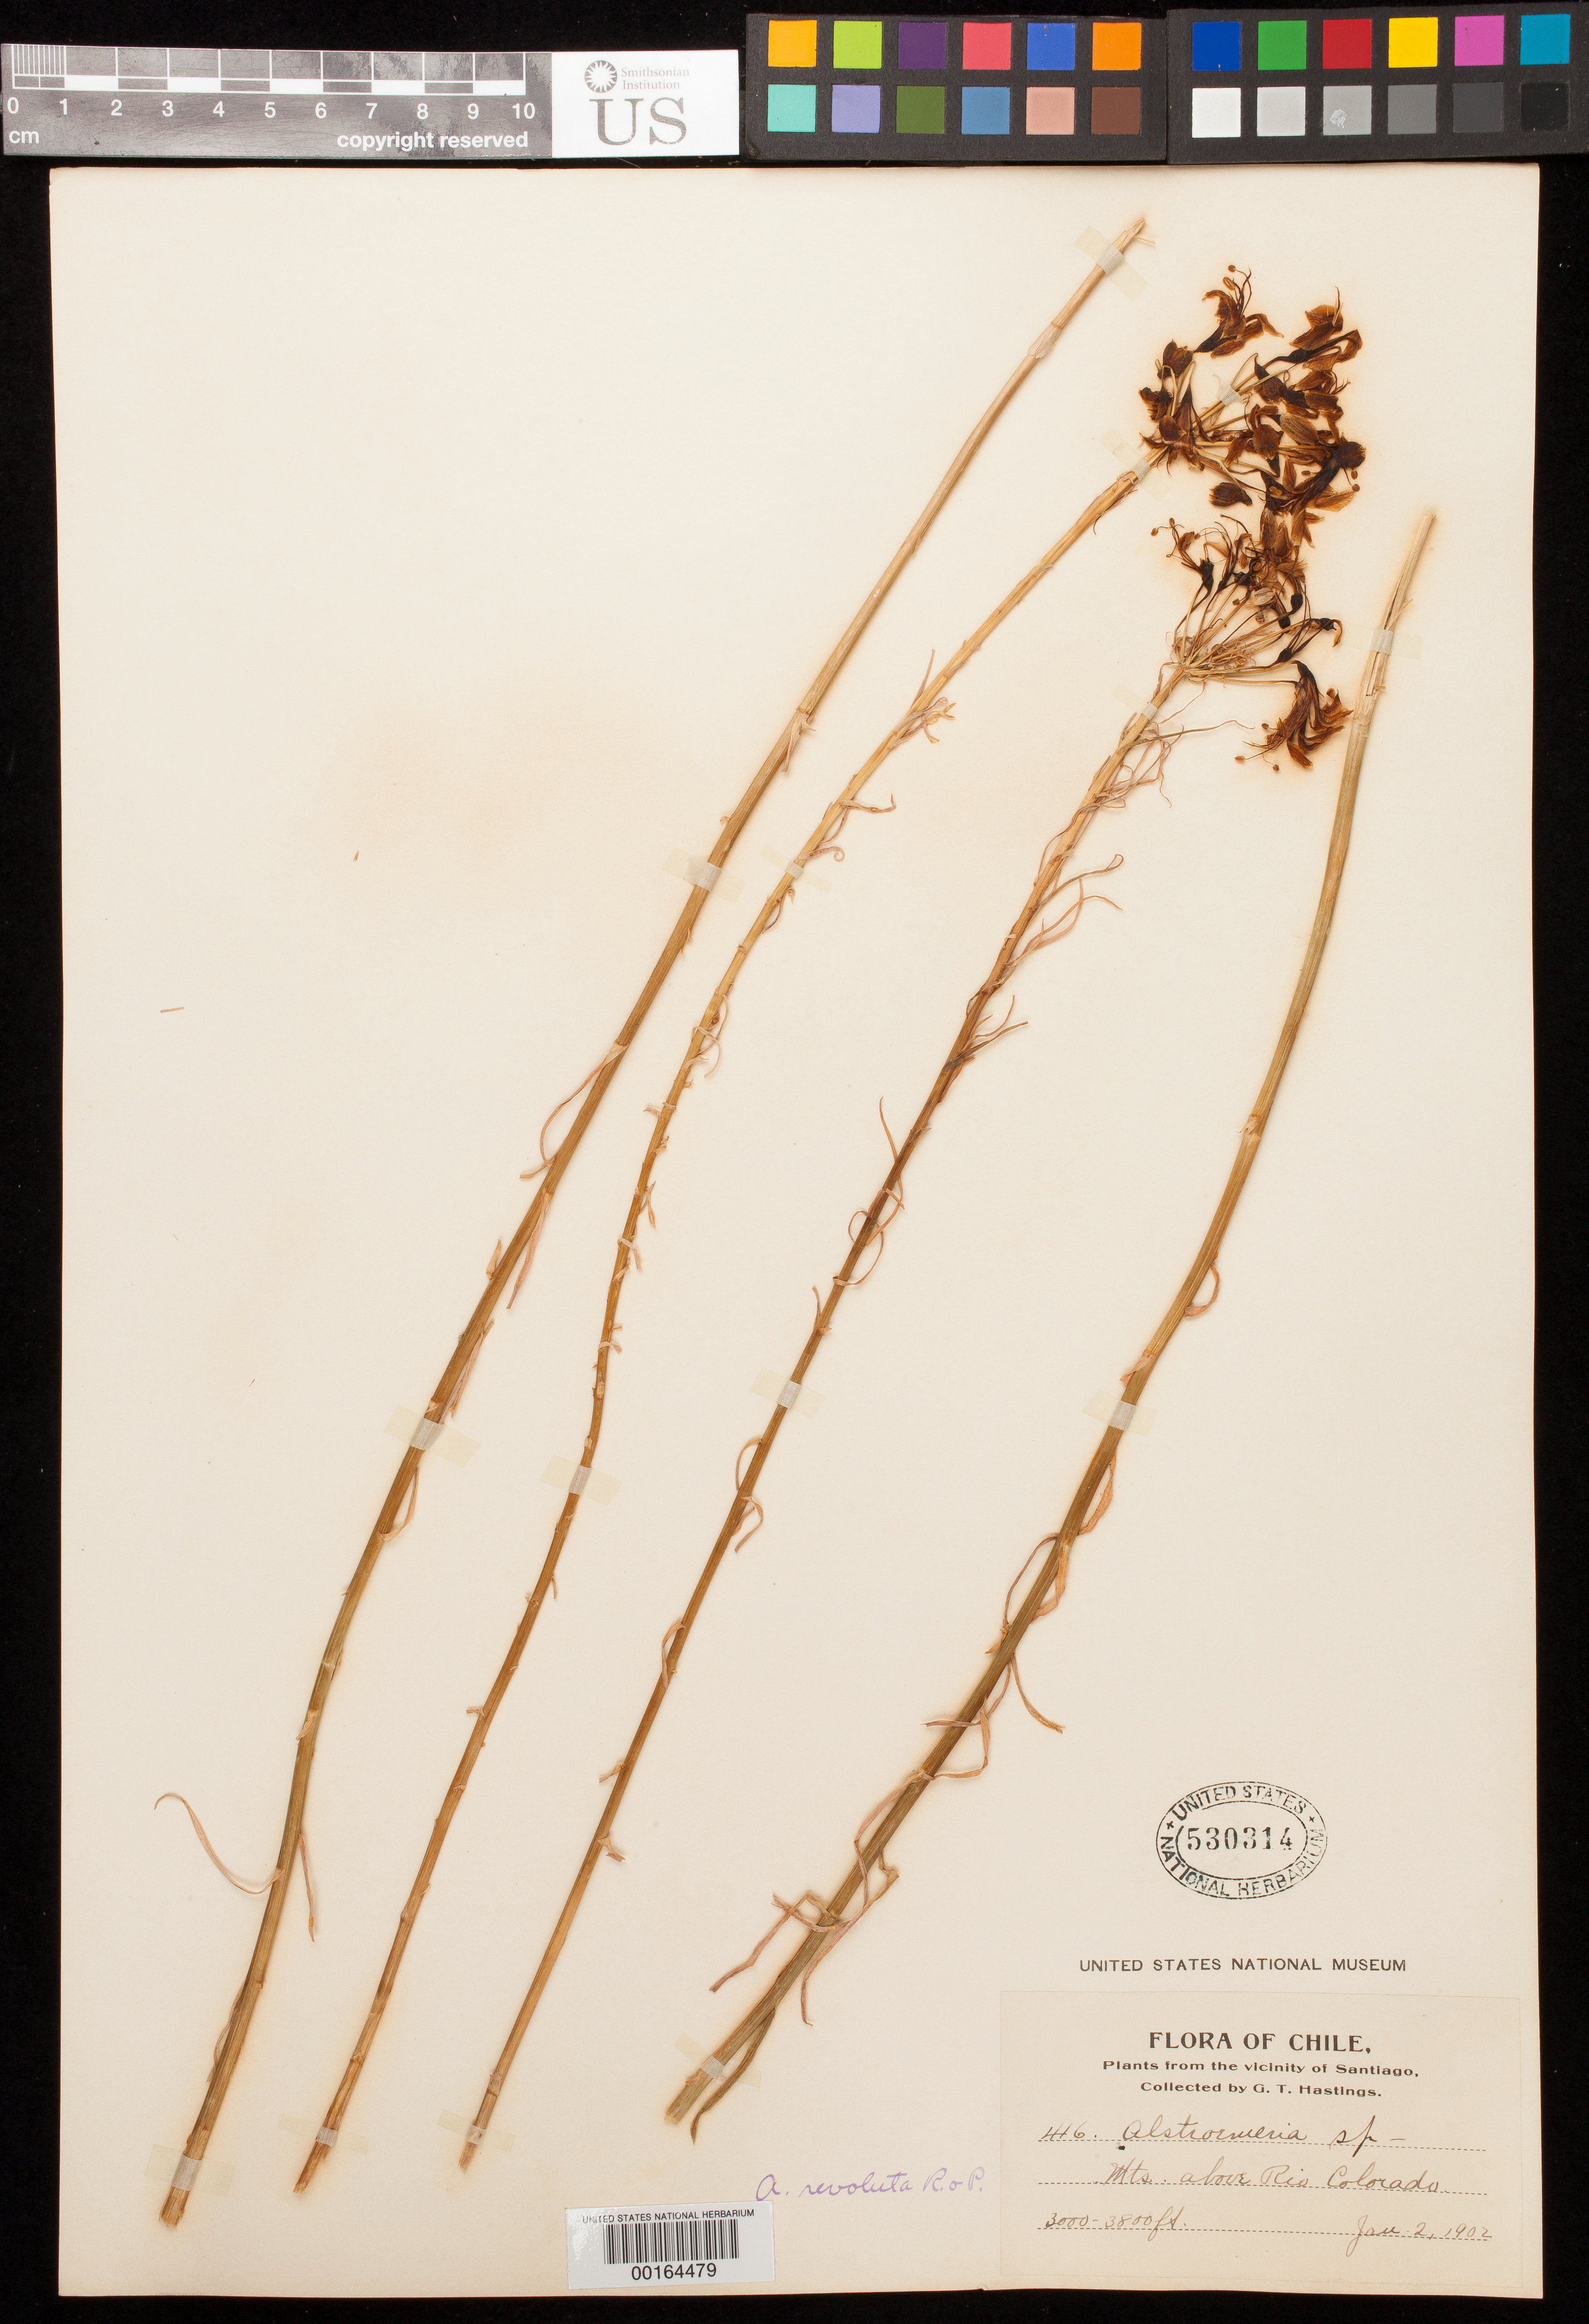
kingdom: Plantae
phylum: Tracheophyta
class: Liliopsida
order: Liliales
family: Alstroemeriaceae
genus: Alstroemeria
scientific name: Alstroemeria revoluta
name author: Ruiz & Pav.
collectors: G. Hastings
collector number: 416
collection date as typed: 02 Jan 1902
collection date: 1902-01-02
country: Chile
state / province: Región Metropolitana (RM)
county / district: Santiago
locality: Vicinity of santiago; mountains above rio colorado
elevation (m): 914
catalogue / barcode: US 530314